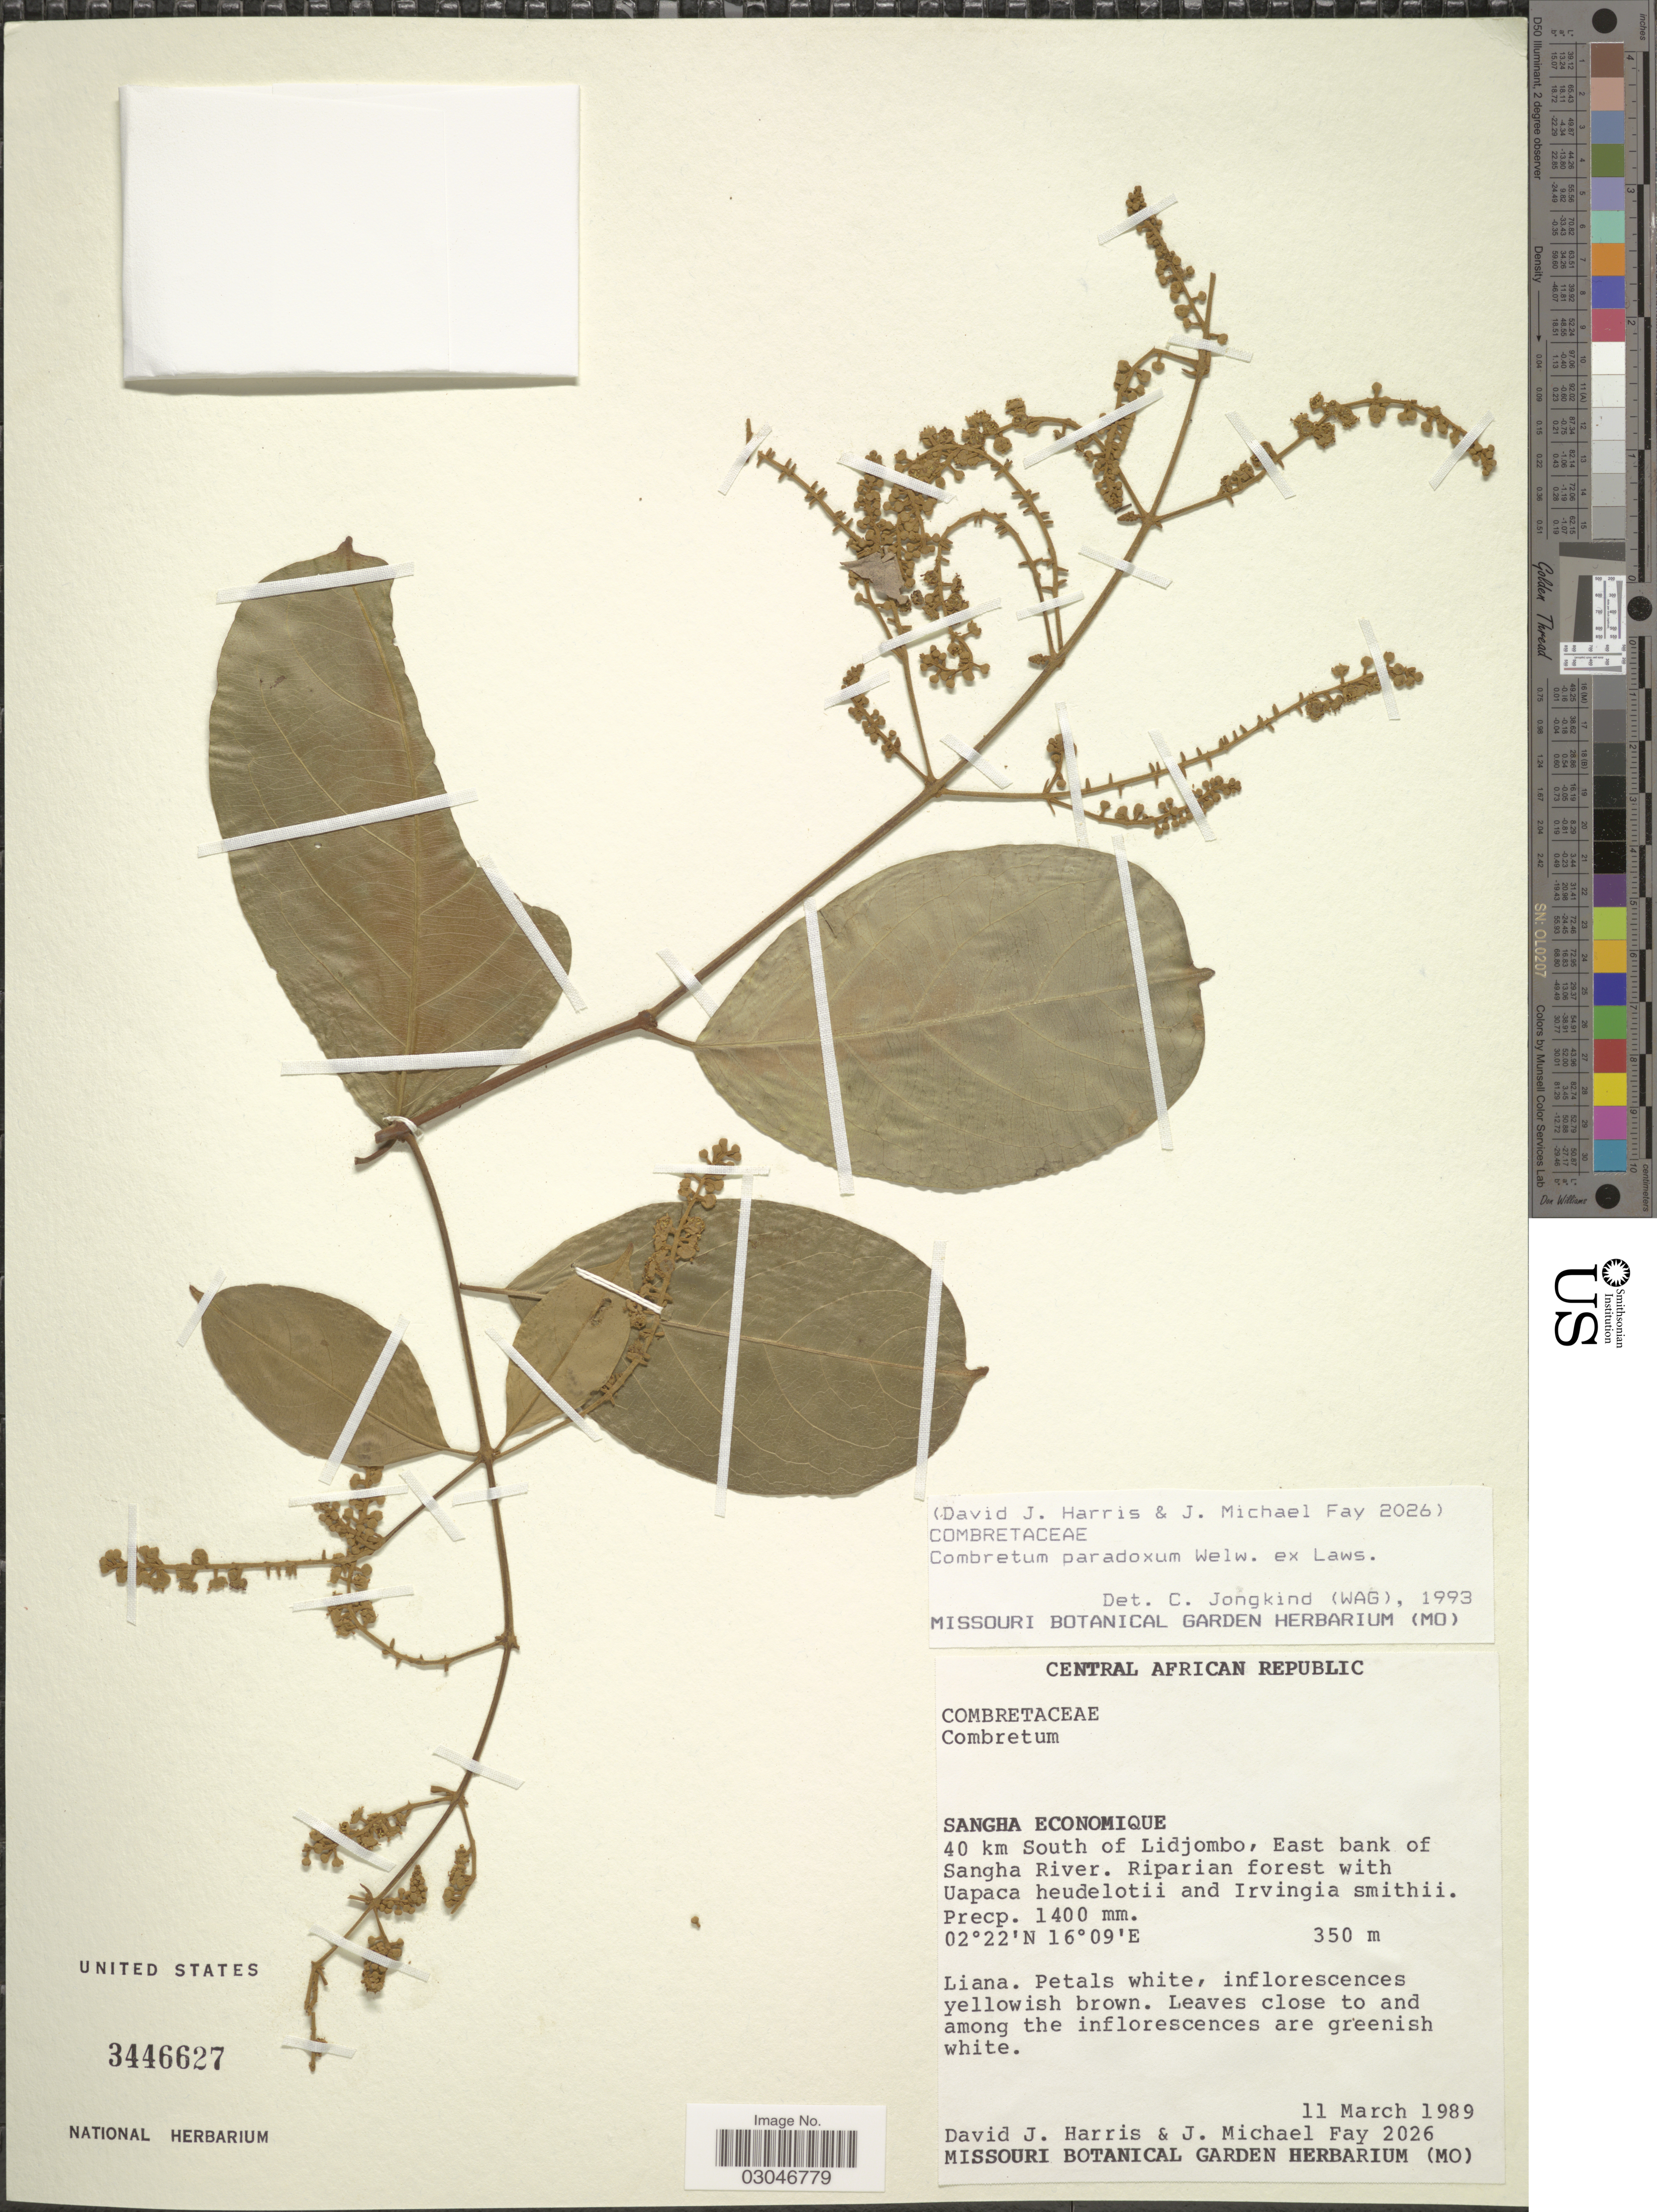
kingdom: Plantae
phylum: Tracheophyta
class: Magnoliopsida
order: Myrtales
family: Combretaceae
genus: Combretum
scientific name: Combretum paradoxum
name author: Welw. ex M.A. Lawson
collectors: D. J. Harris & J. M. Fay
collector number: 2026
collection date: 1989-03-11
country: Central African Republic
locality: Sangha Economique. 40 km South of Lidjombo, East bank of Sangha River.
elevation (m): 350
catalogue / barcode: US 3446627